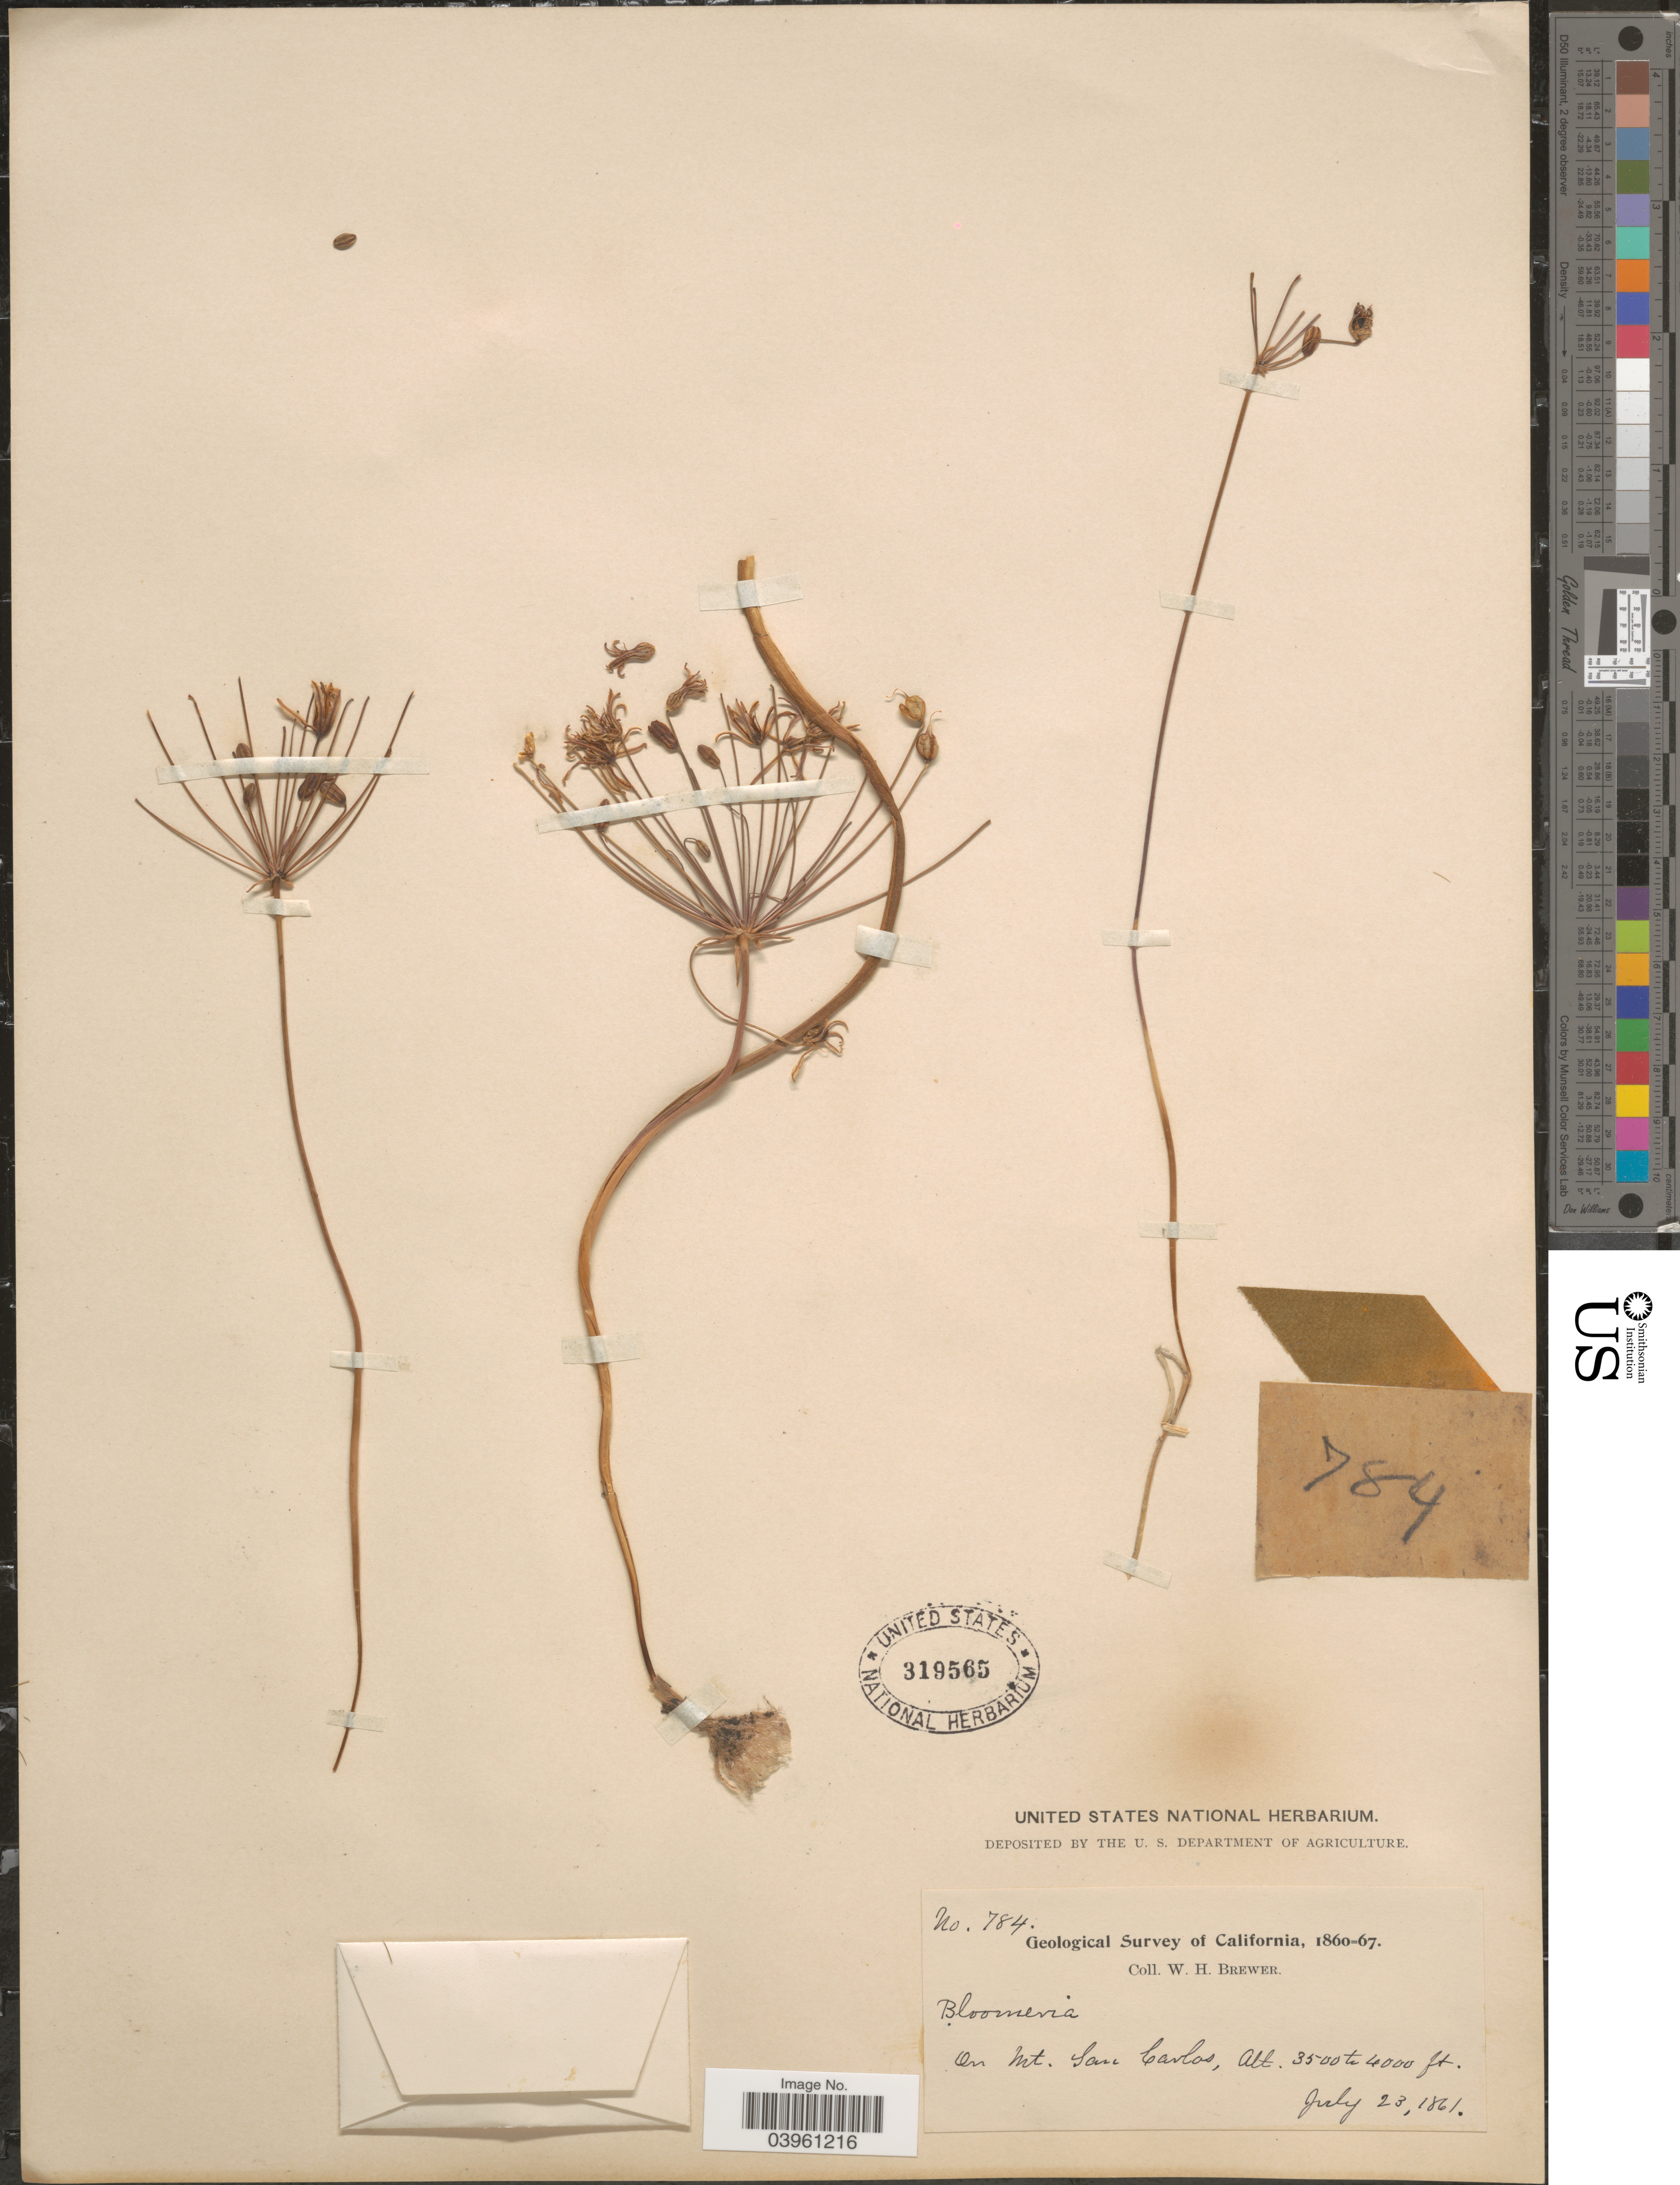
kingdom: Plantae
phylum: Tracheophyta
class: Liliopsida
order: Asparagales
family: Asparagaceae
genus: Bloomeria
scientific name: Bloomeria sp.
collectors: W. H. Brewer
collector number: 784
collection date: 1861-07-23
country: United States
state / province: California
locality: On Mt. San Carlos.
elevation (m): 1067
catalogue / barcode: US 319565